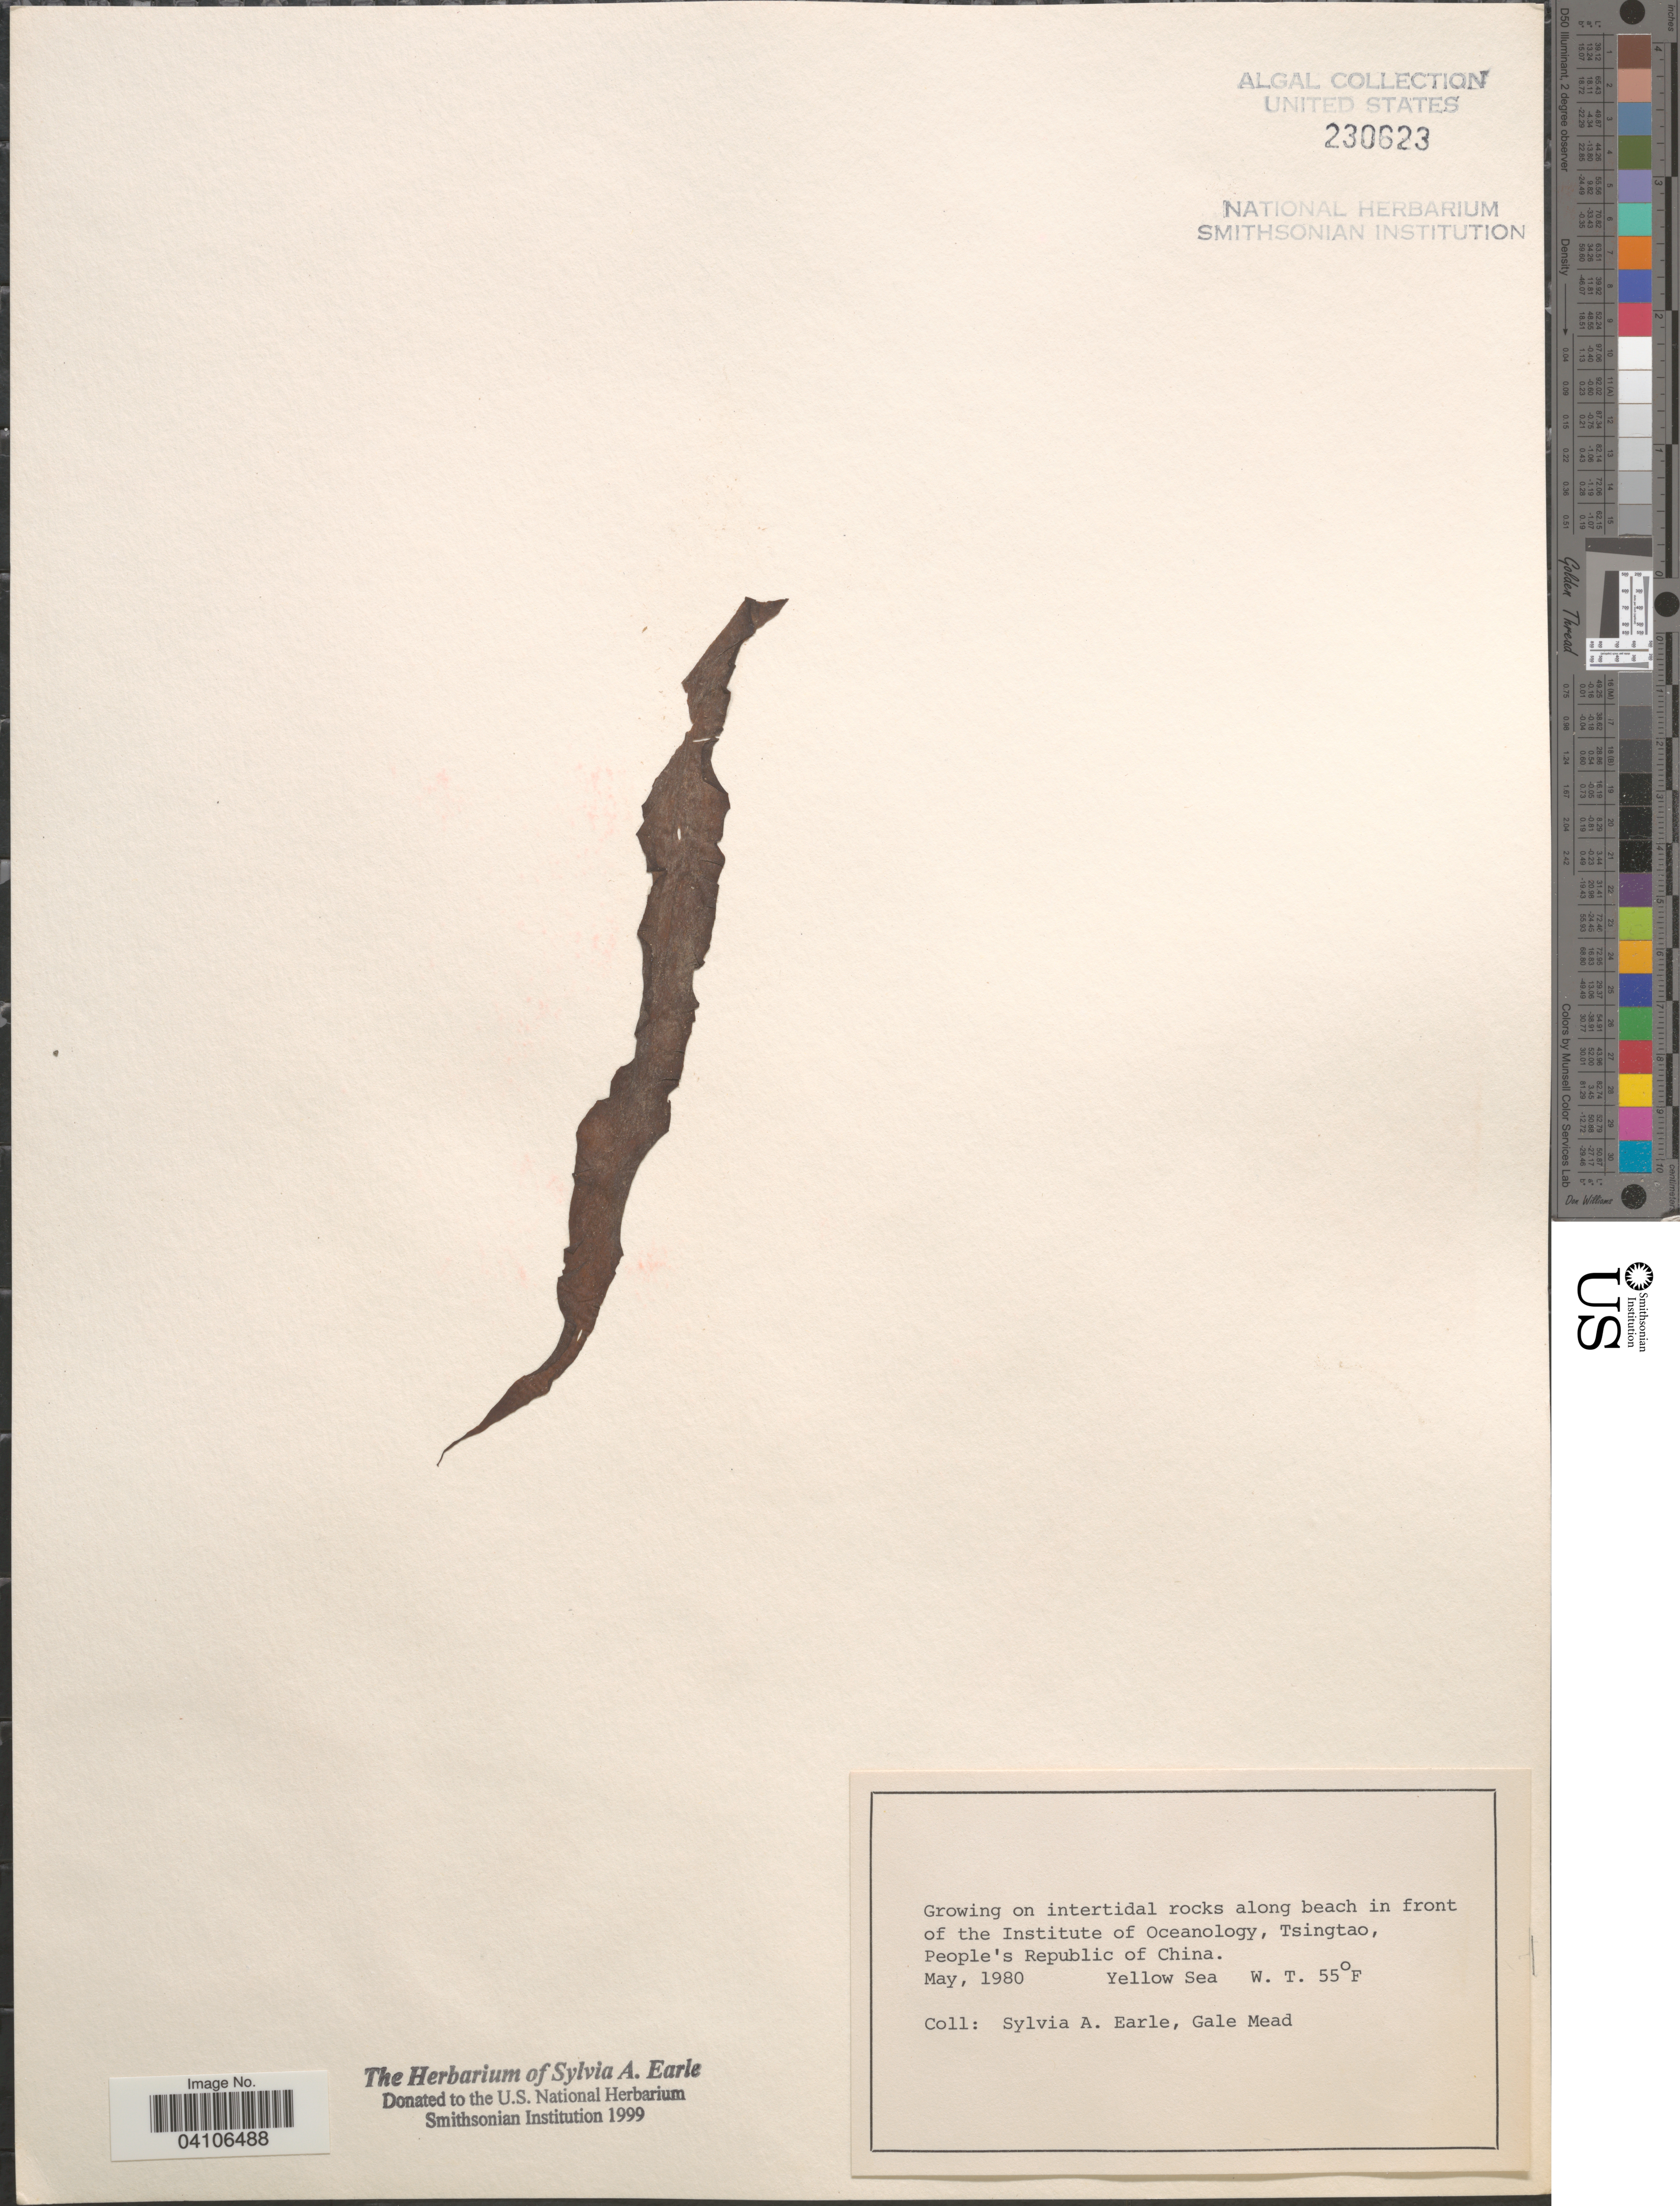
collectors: S. A. Earle & G. Mead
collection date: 1980-05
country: China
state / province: Shandong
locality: Growing on intertidal rocks in front of the Institute of Oceanology, Tsingtao, People's Republic of China. Yellow Sea. W. T. 55°F.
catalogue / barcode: US 230623